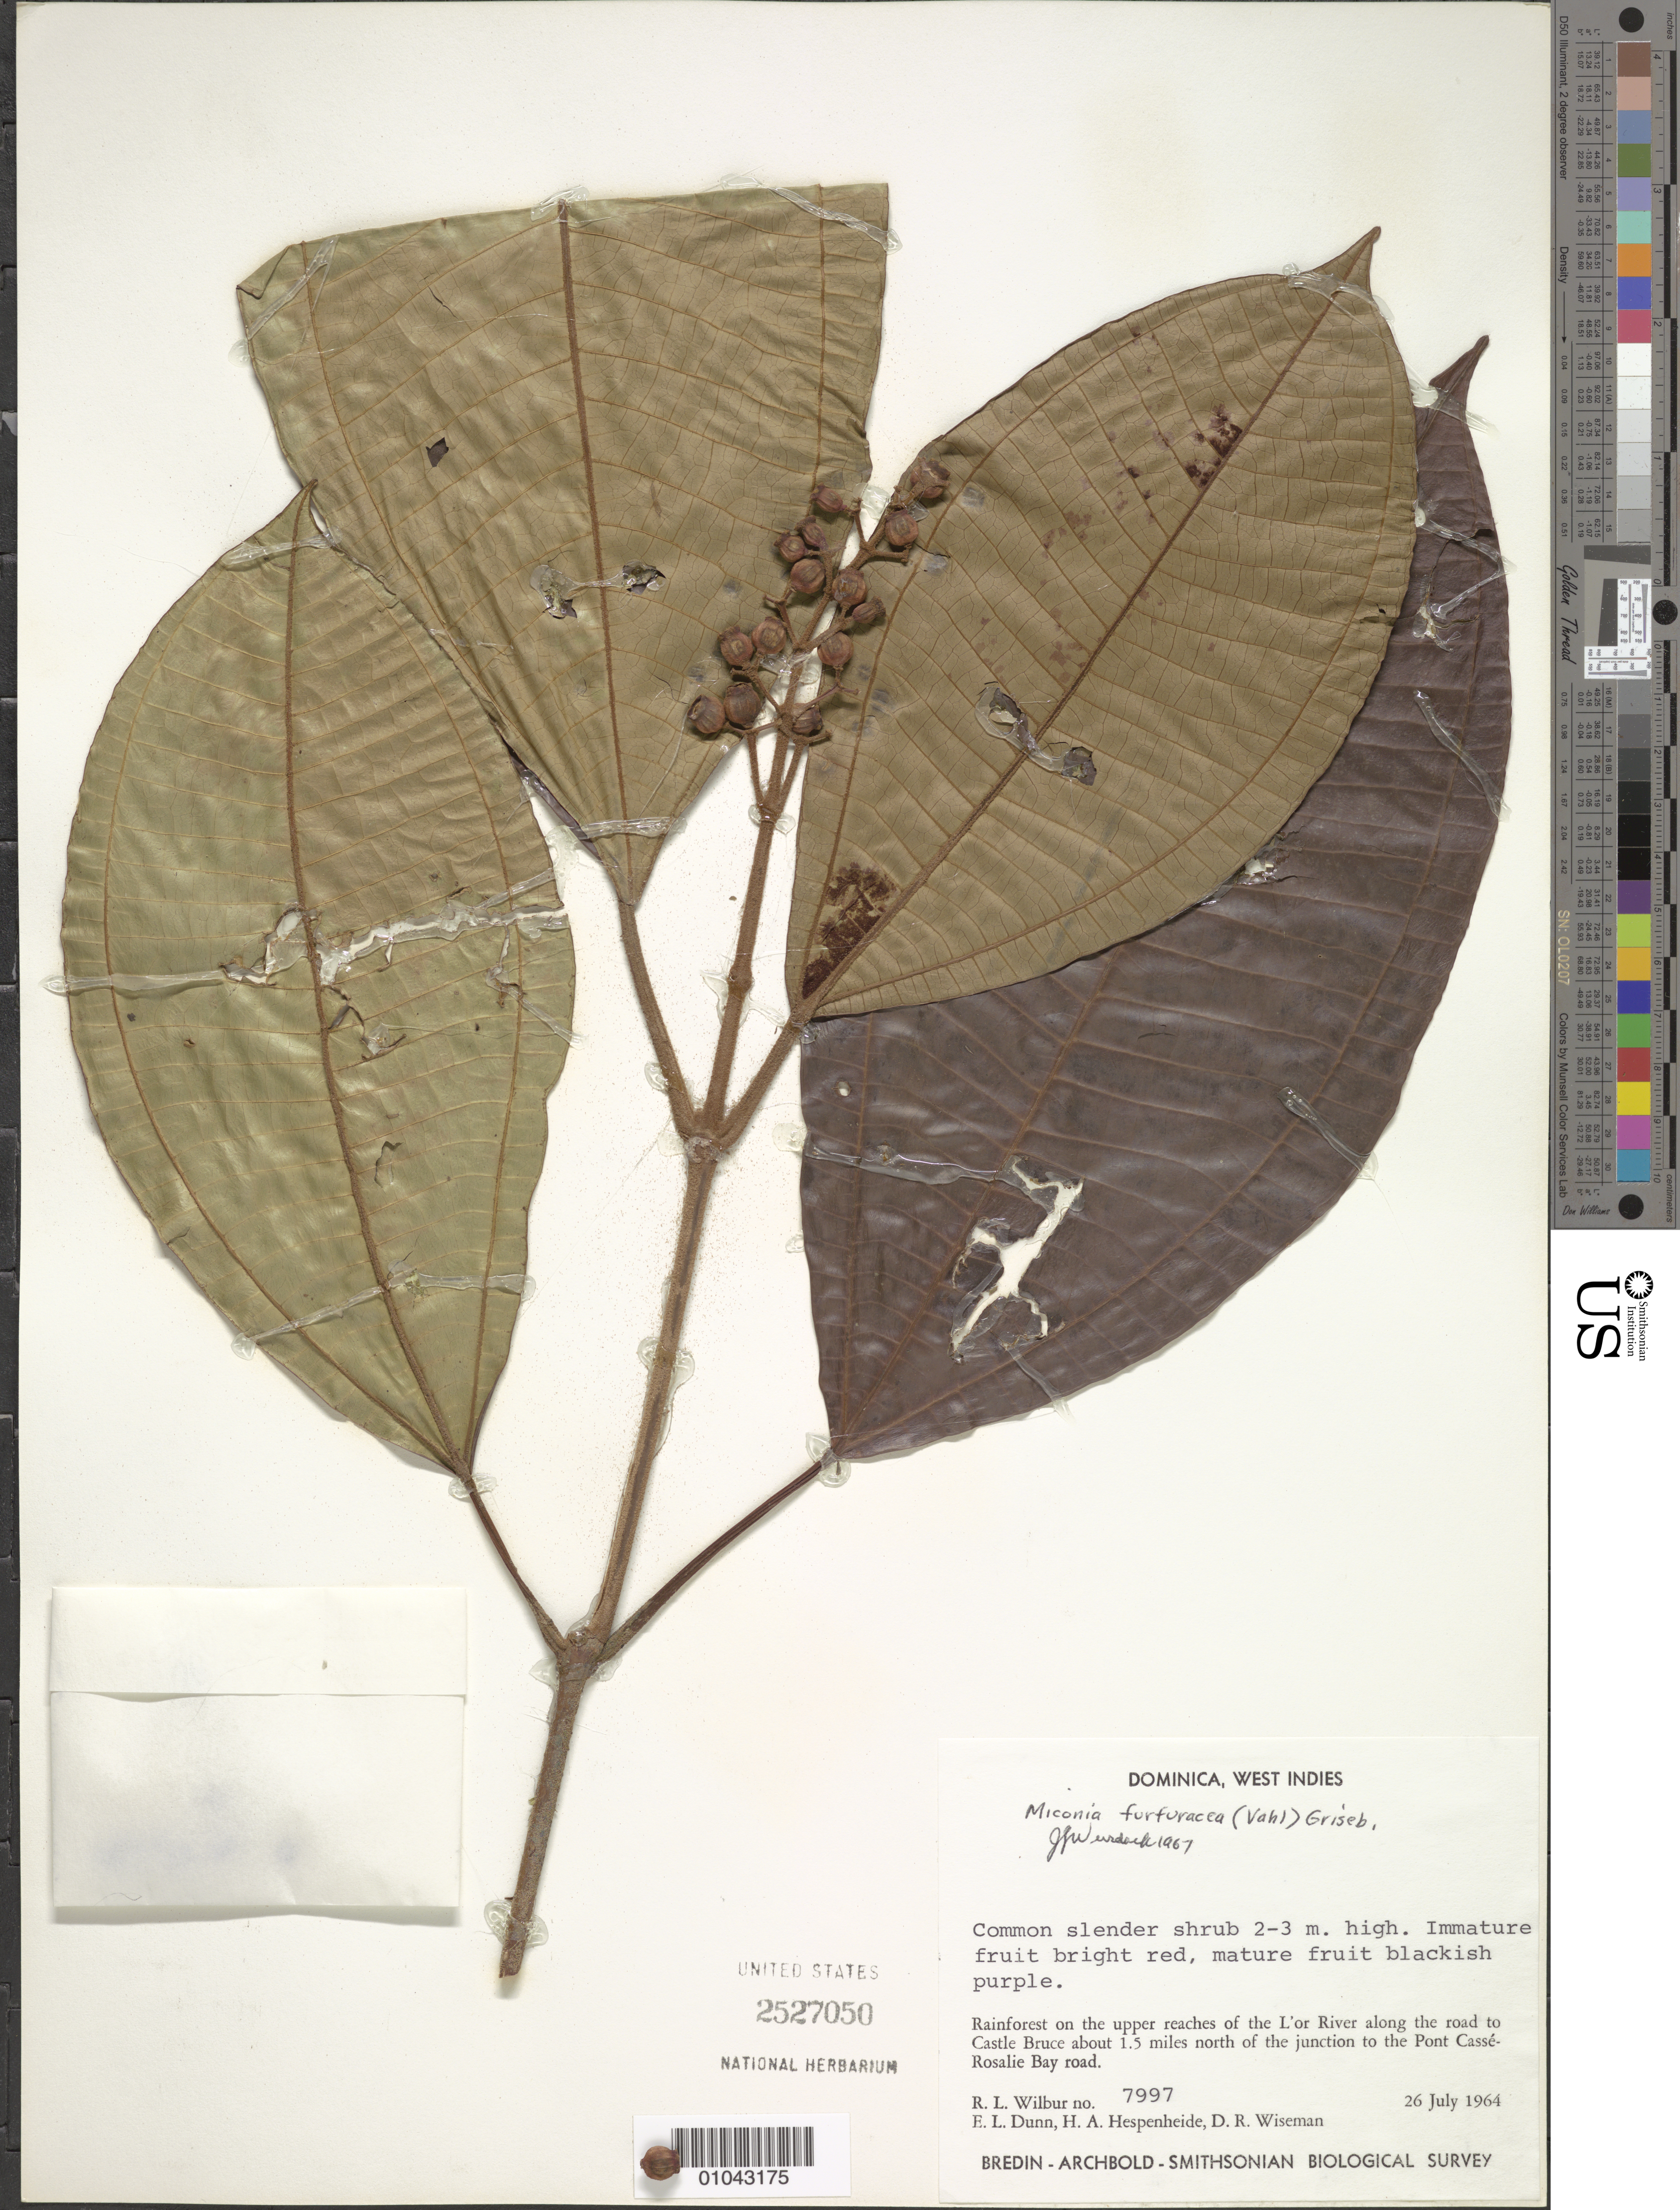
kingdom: Plantae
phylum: Tracheophyta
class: Magnoliopsida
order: Myrtales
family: Melastomataceae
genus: Miconia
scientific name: Miconia furfuracea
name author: (Vahl) Griseb.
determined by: Wurdack, John J., (US), US (UNITED STATES)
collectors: R. L. Wilbur, E. Dunn, H. A. Hespenheide & D. R. Wiseman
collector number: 7997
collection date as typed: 26 Jul 1964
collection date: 1964-07-26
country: Dominica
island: Dominica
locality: L'Or River, along road to Castle Bruce about 1.5 miles N of the junction to the Pont Cassé-Rosalie Bay road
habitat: Rainforest on the upper reaches of river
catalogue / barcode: US 2527050